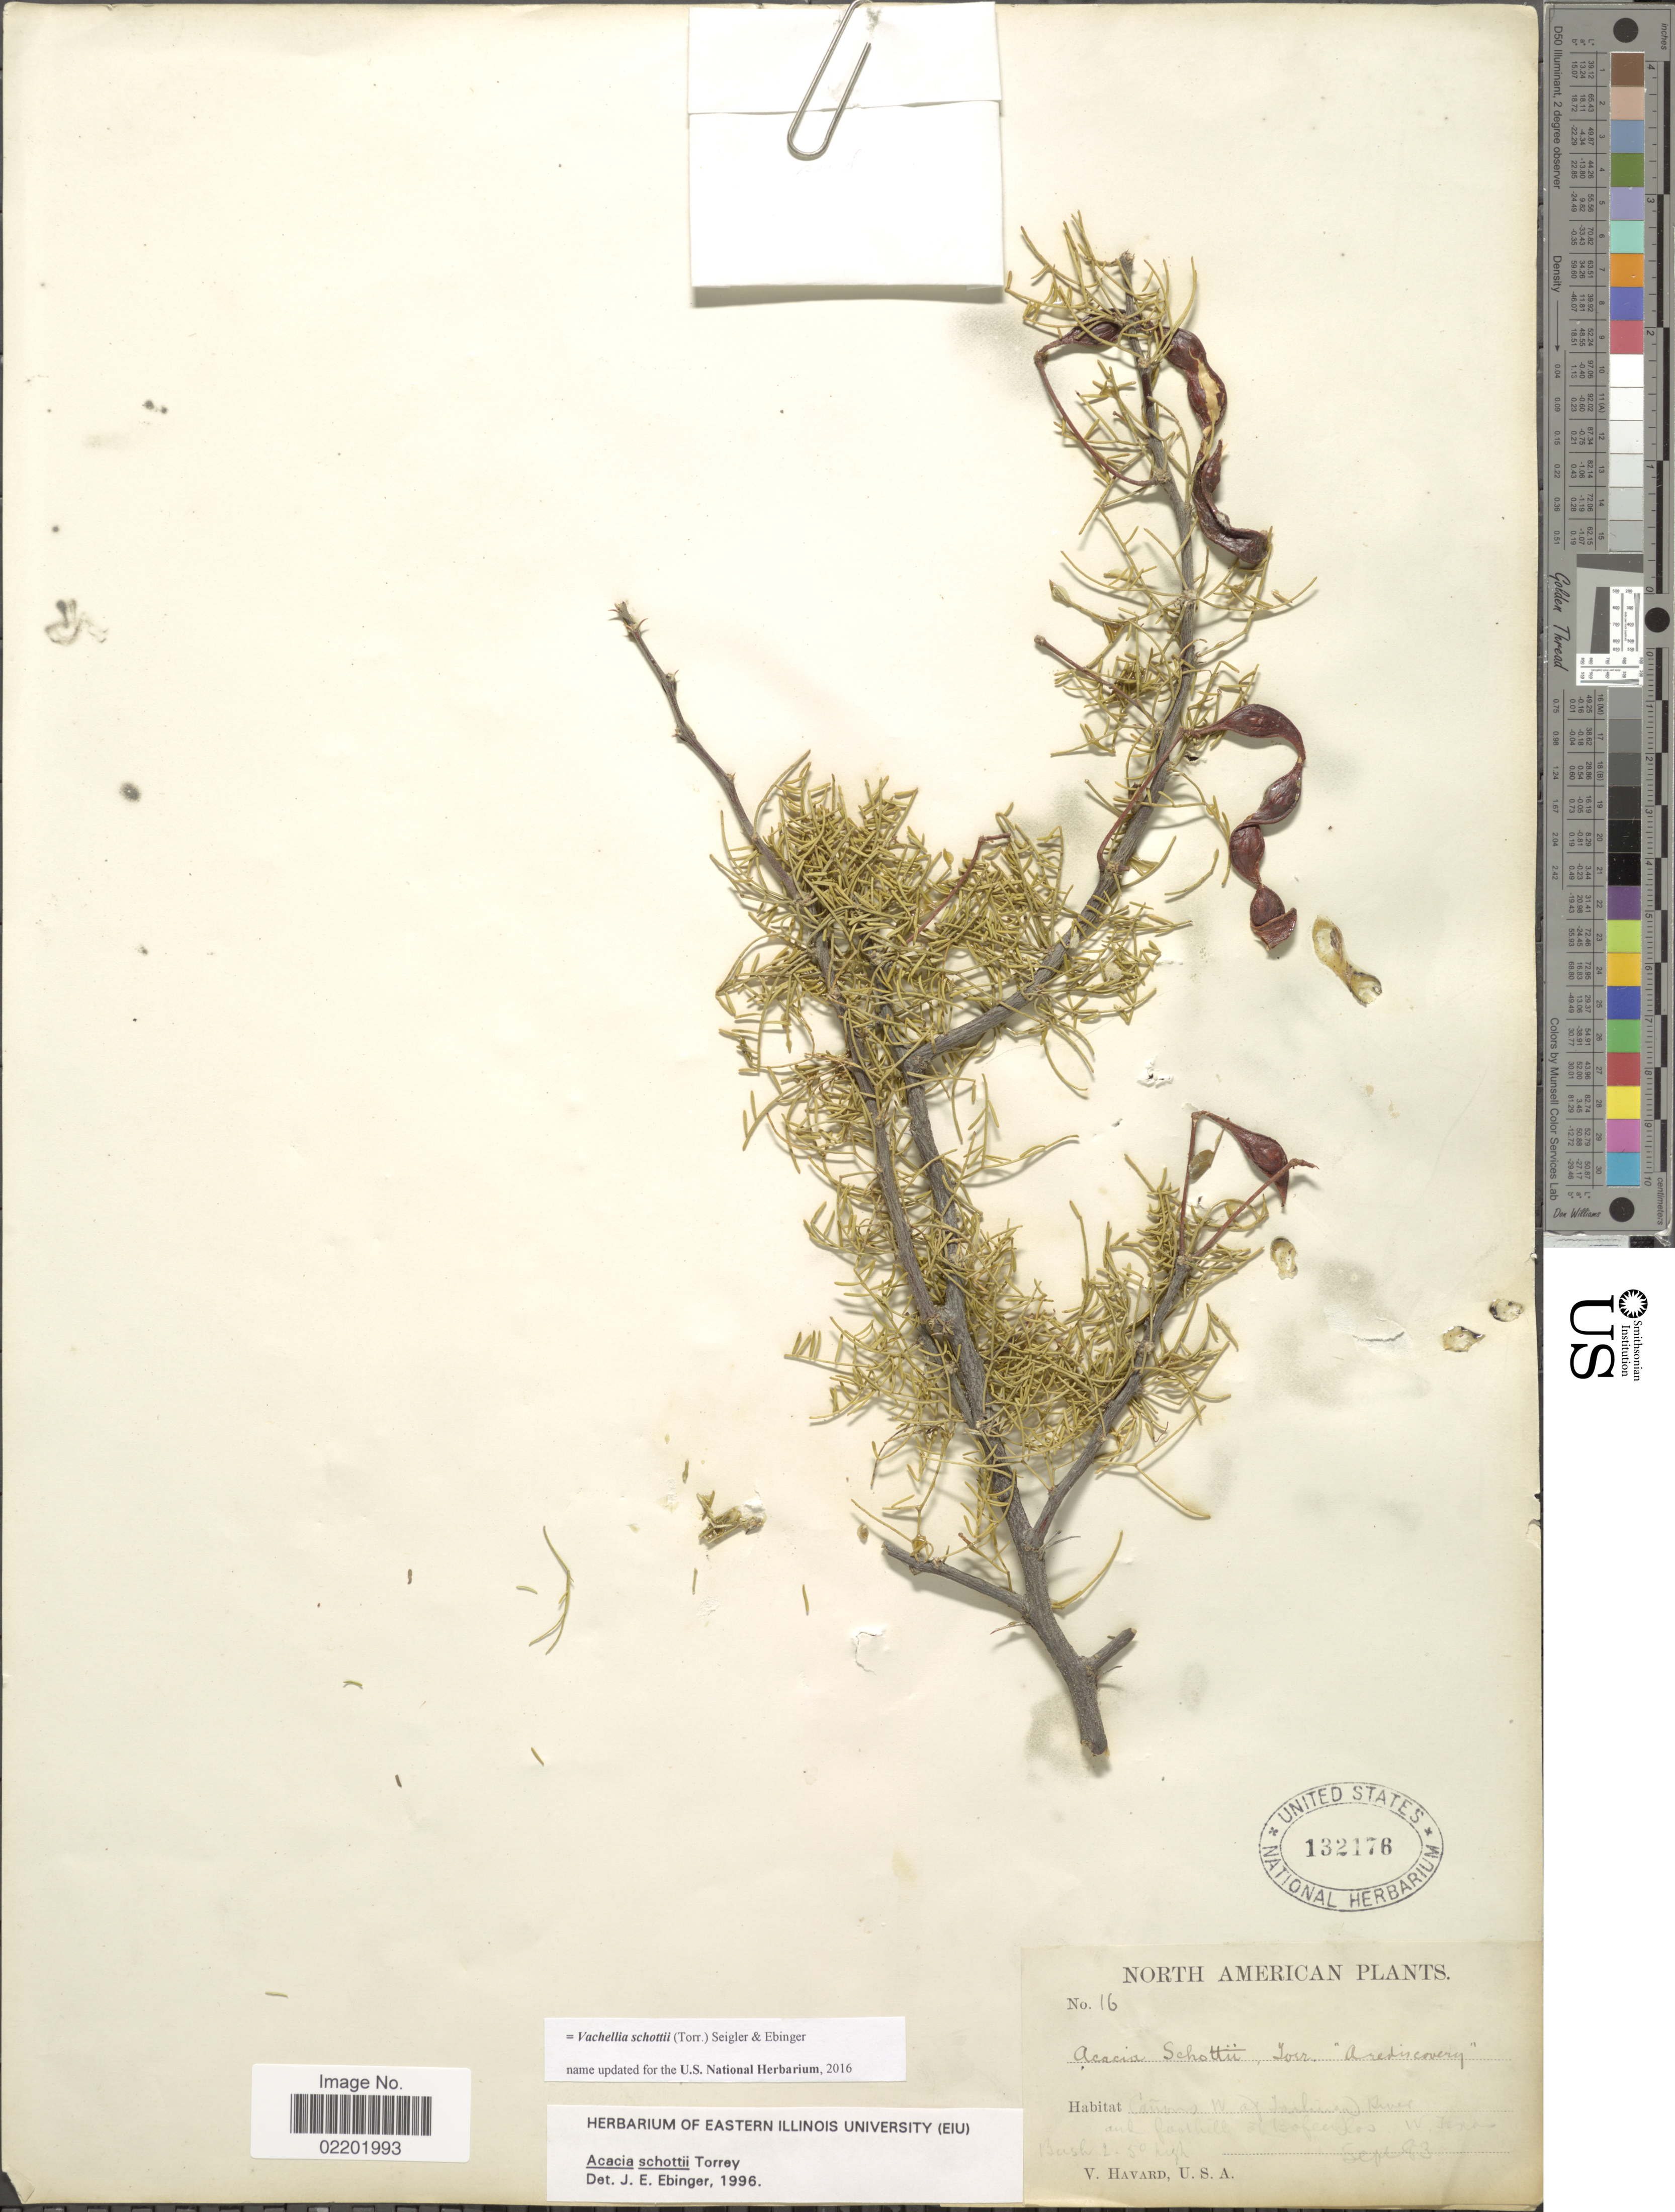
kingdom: Plantae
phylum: Tracheophyta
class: Magnoliopsida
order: Fabales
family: Fabaceae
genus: Vachellia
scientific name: Vachellia schottii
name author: (Torr.) Seigler & Ebinger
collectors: V. Havard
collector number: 16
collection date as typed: Transcribed d/m/y: /9/93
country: United States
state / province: Texas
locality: North America, cañons W of Terlingua River and foothill of Bofecillos, W. Tex.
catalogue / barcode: US 132176